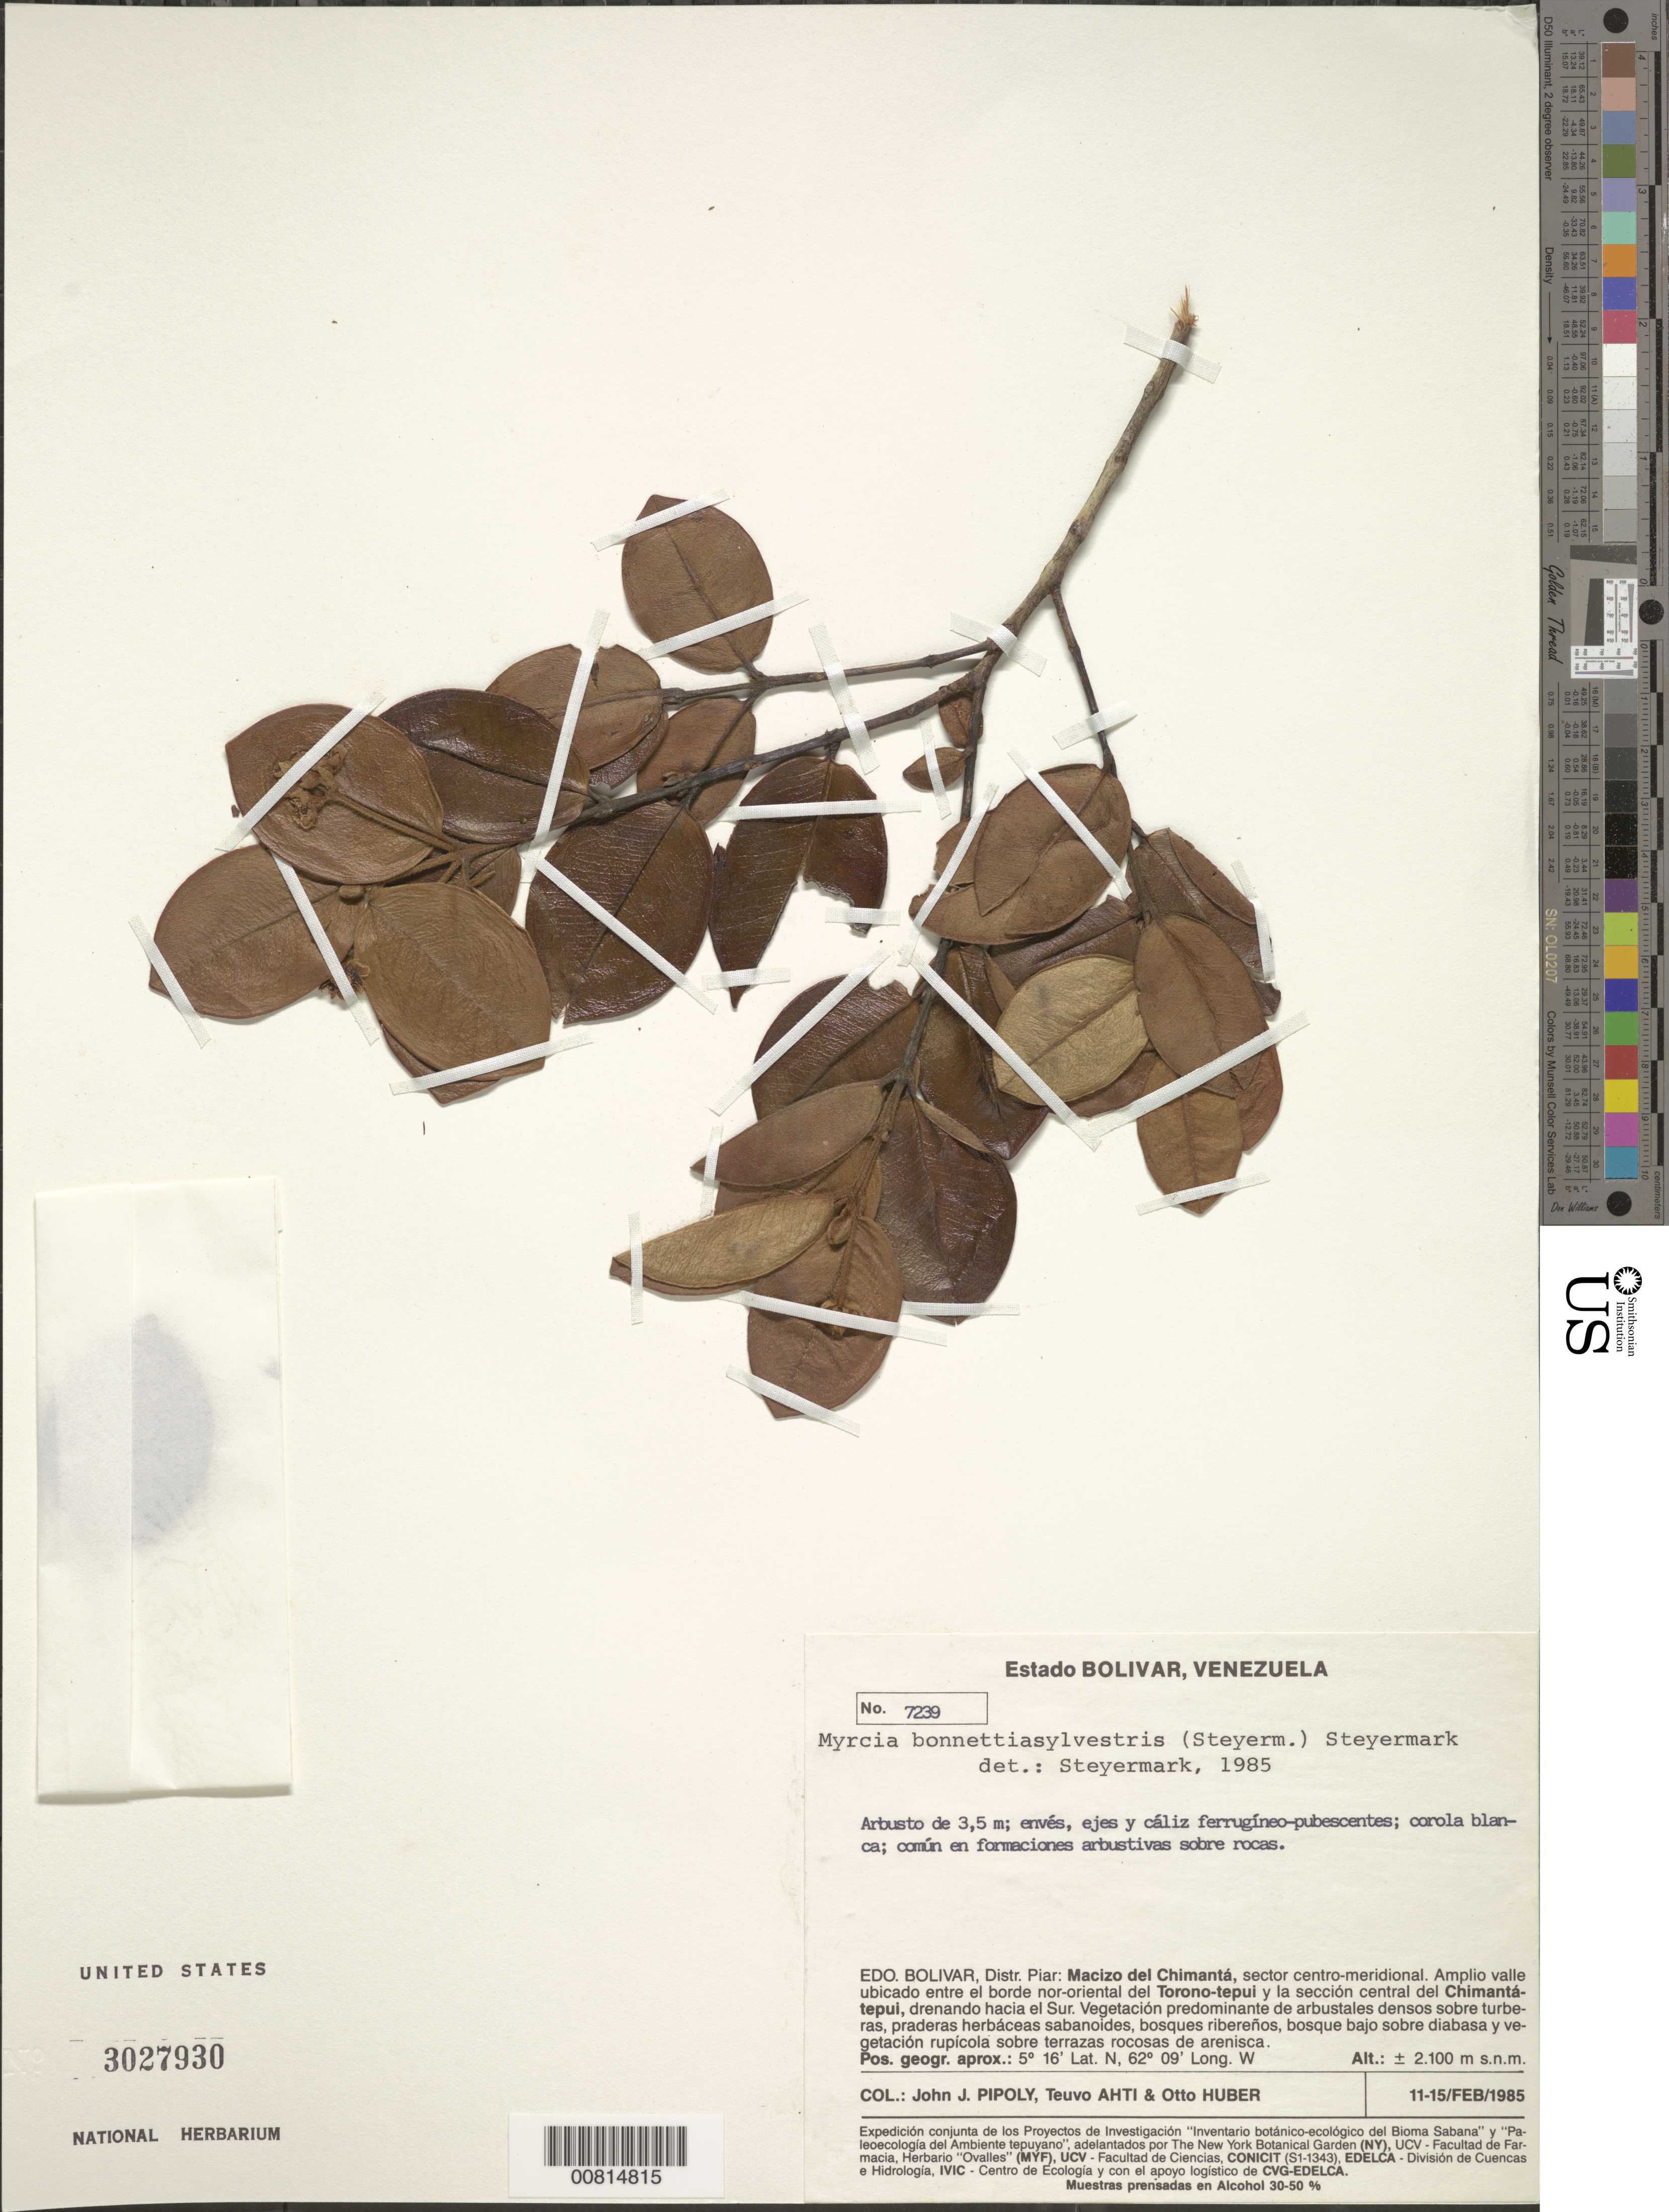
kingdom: Plantae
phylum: Tracheophyta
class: Magnoliopsida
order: Myrtales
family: Myrtaceae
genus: Myrcia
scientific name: Myrcia bonnetiasylvestris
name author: (Steyerm.) Steyerm.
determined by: Steyermark, Julian A., (VEN)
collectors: J. J. Pipoly, T. T. Ahti & O. Huber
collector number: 7239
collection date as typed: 11-Feb-85 to 15-Feb-85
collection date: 1985-02-11/1985-02-15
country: Venezuela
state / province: Bolívar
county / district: Piar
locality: Macizo del Chimantá, NW borde del Torono-tepuí y seccion central del Chimantá-tepuí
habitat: En formaciones arbustivas sobre rocas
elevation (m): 2100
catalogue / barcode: US 3027930